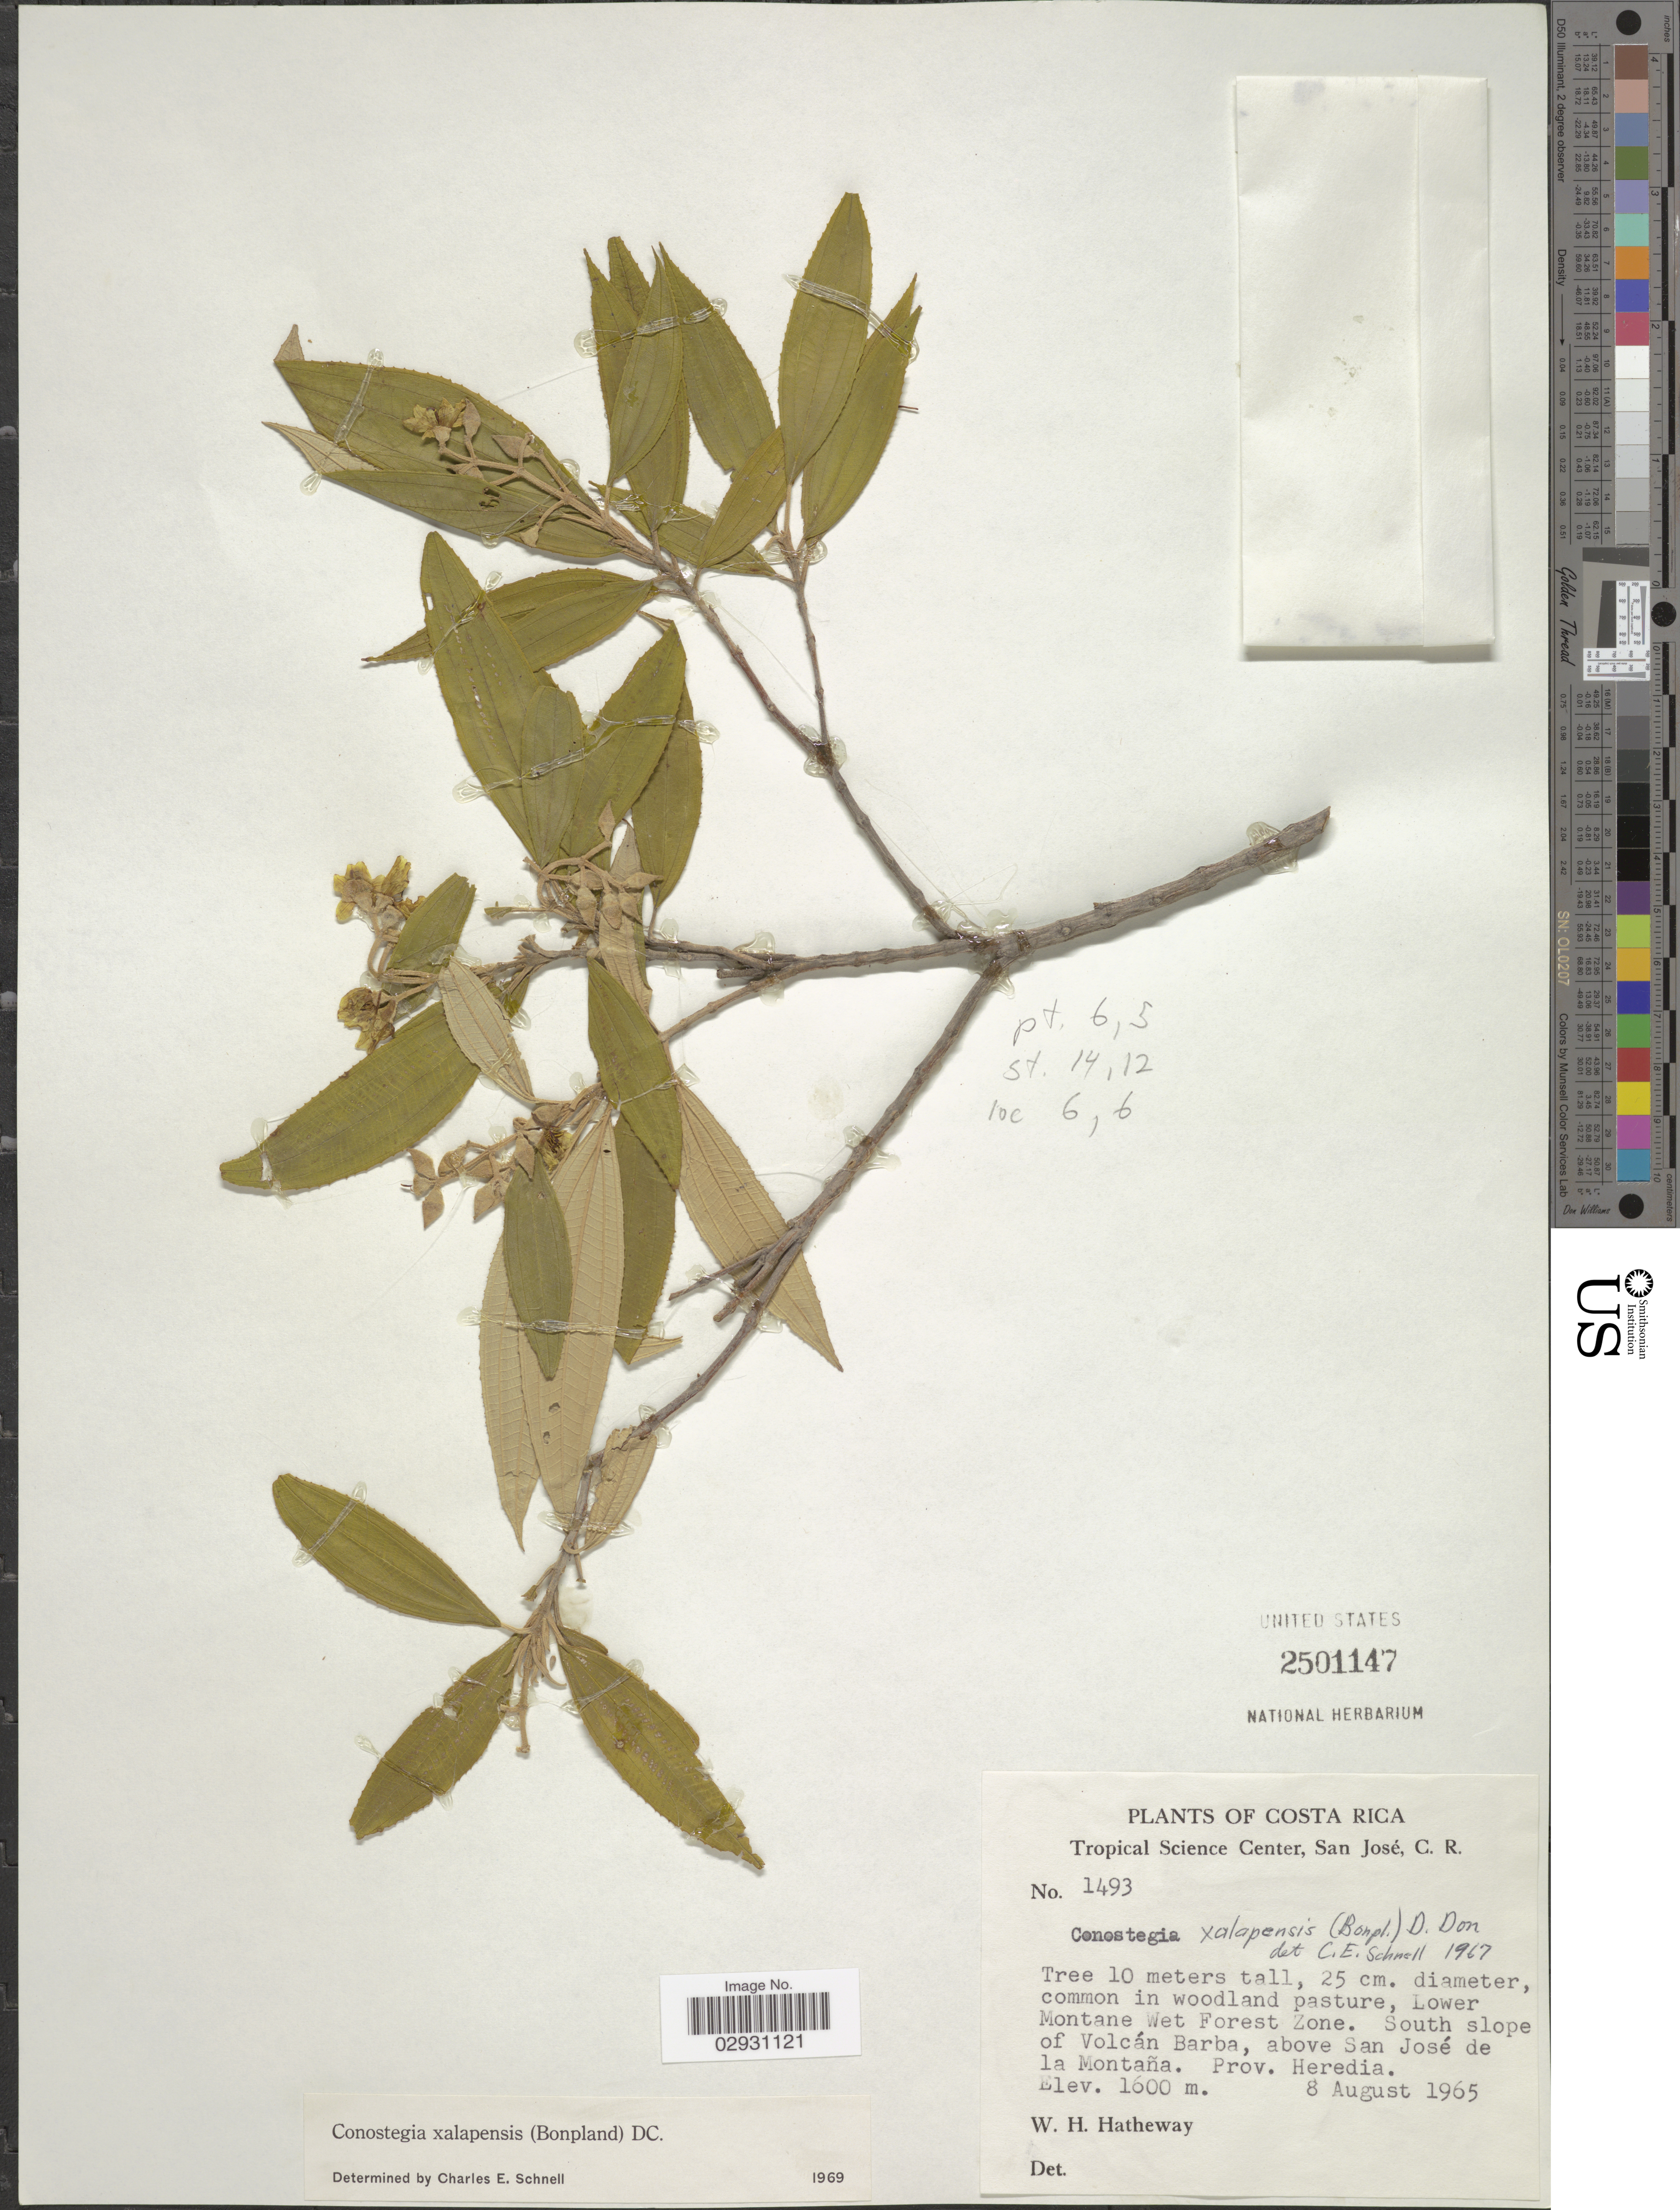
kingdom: Plantae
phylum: Tracheophyta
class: Magnoliopsida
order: Myrtales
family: Melastomataceae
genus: Conostegia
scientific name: Conostegia quadrangularis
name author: Schltdl. ex Steud.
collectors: W. H. Hatheway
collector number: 1493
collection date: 1965-08-08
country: Costa Rica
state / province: Heredia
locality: Lower Montane Wet Forest Zone. South slope of Volcán Barba, above San José de la Montaña.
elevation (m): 1600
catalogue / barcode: US 2501147